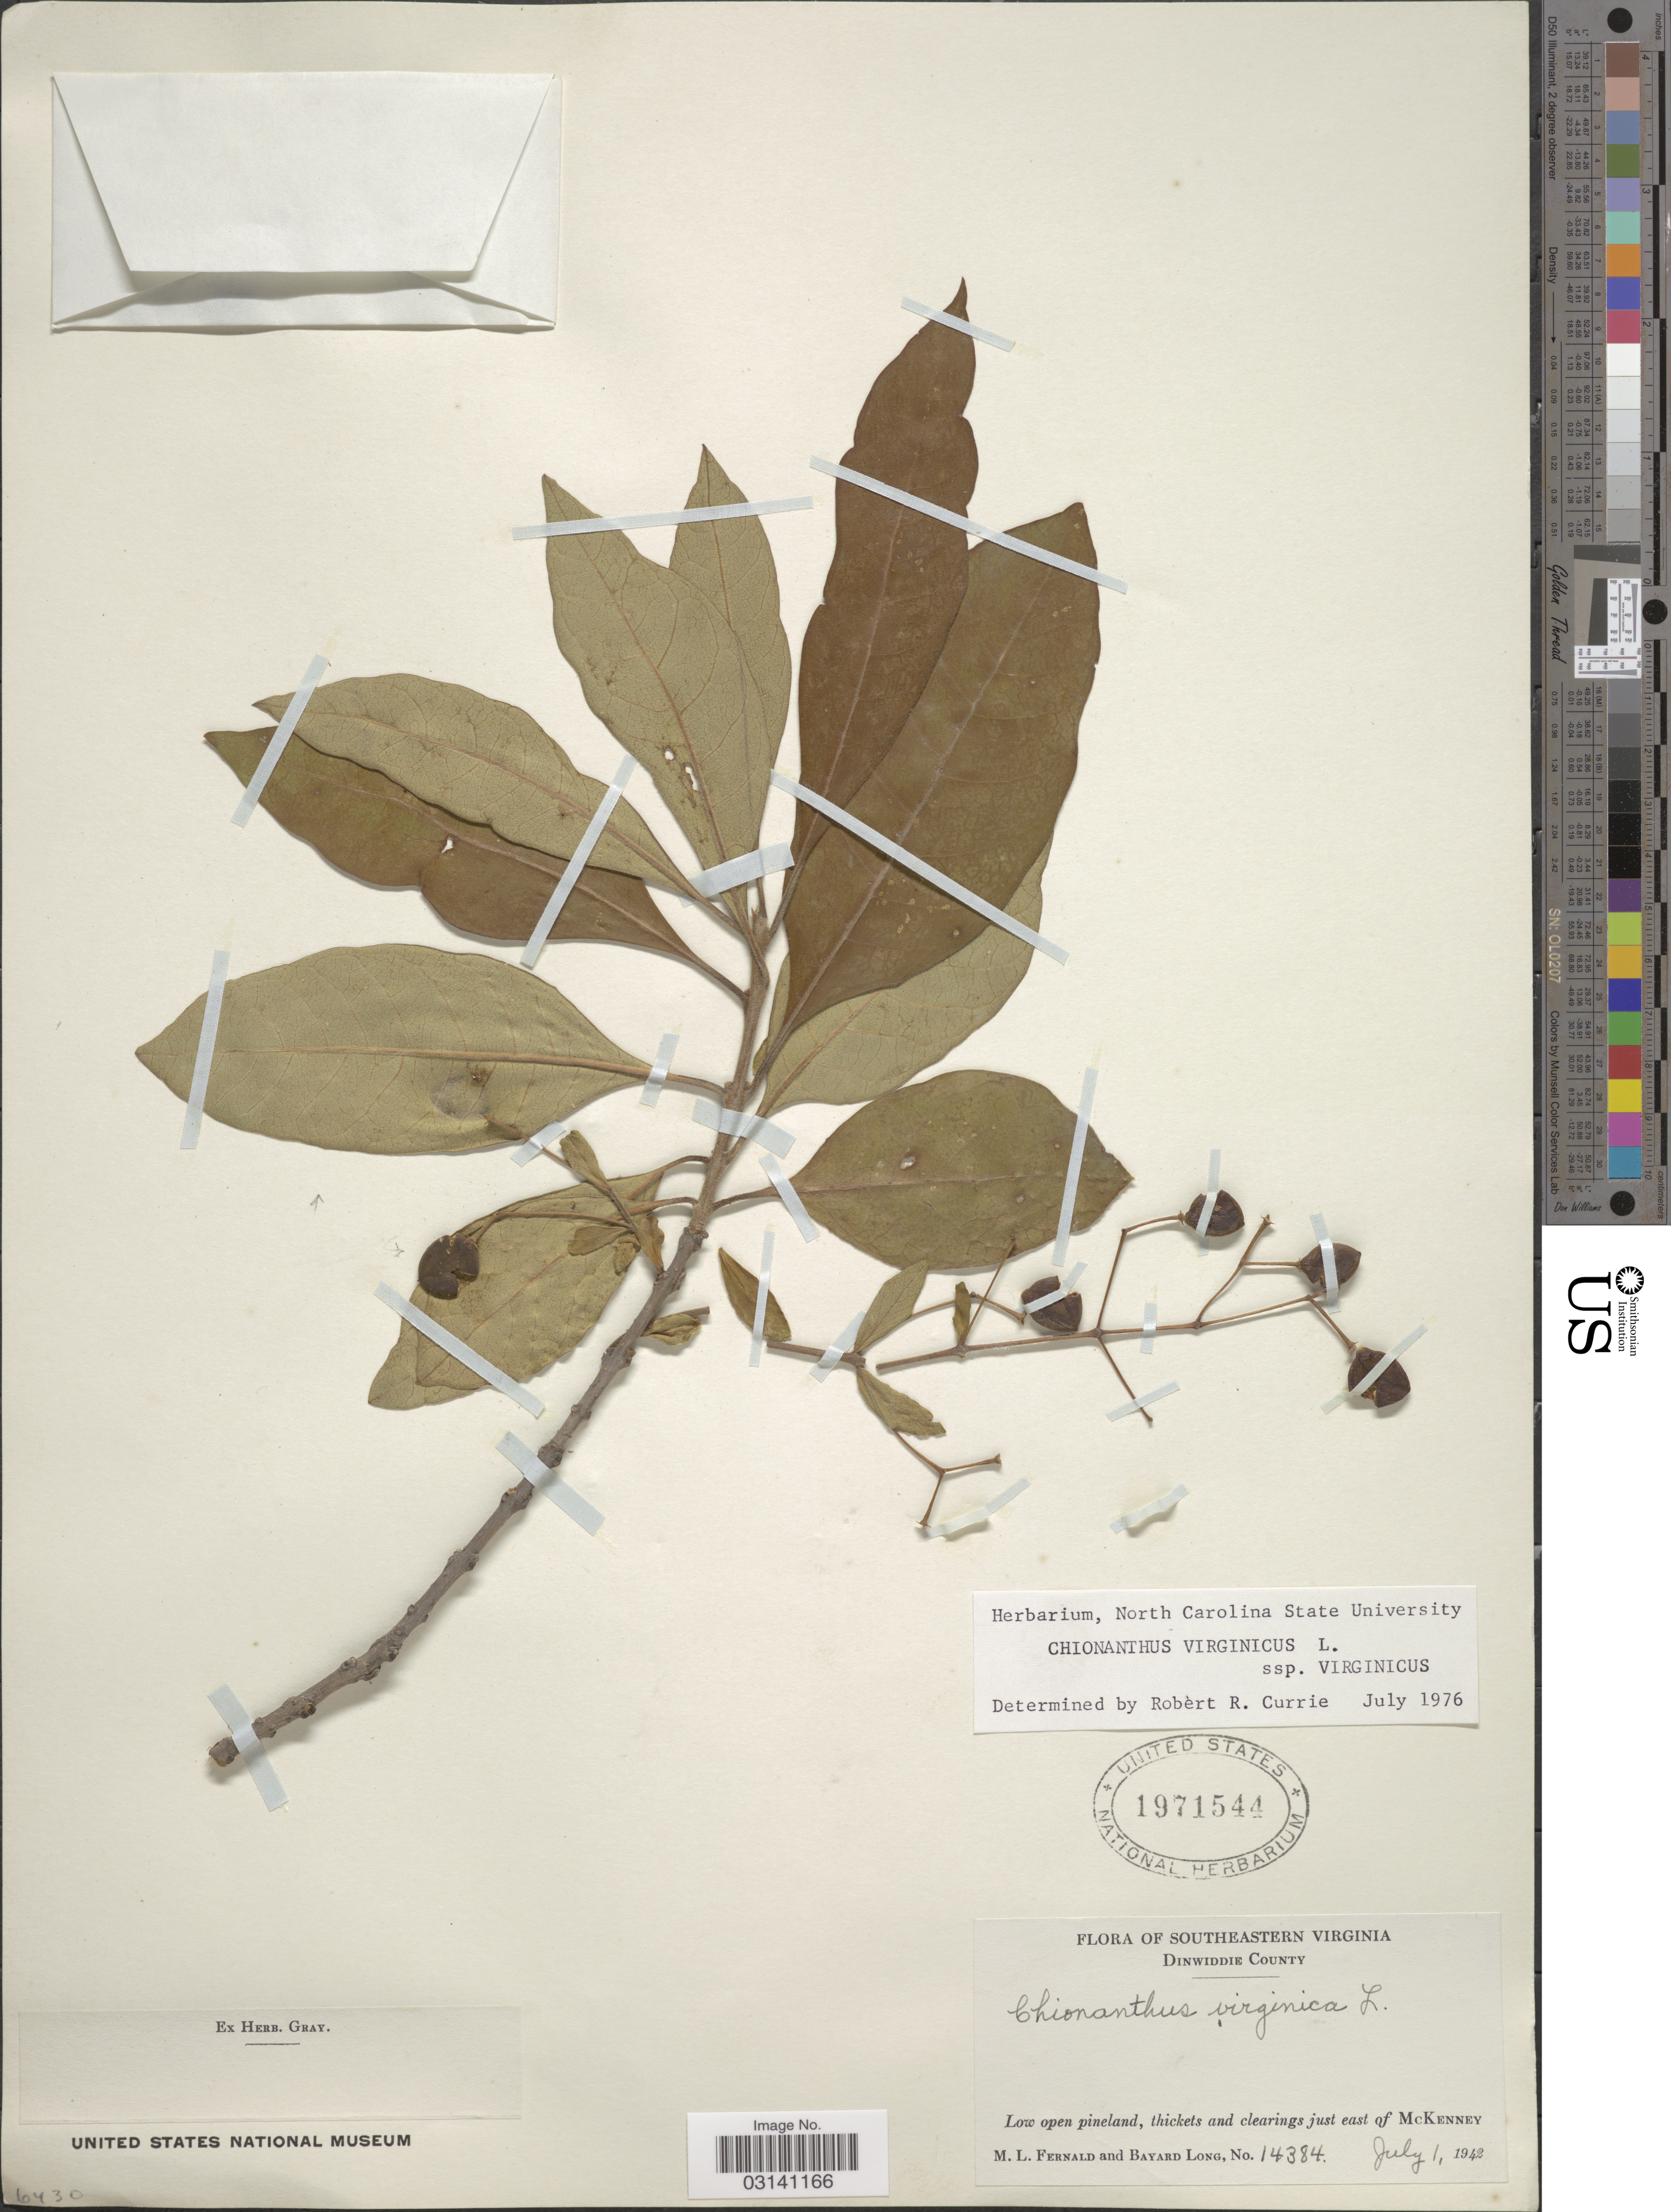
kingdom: Plantae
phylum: Tracheophyta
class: Magnoliopsida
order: Lamiales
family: Oleaceae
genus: Chionanthus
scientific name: Chionanthus virginicus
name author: L.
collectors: M. L. Fernald & B. Long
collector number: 14384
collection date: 1942-07-01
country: United States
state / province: Virginia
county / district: Dinwiddie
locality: Southeastern Virginia. Dinwiddie County. East of McKenney.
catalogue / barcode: US 1971544